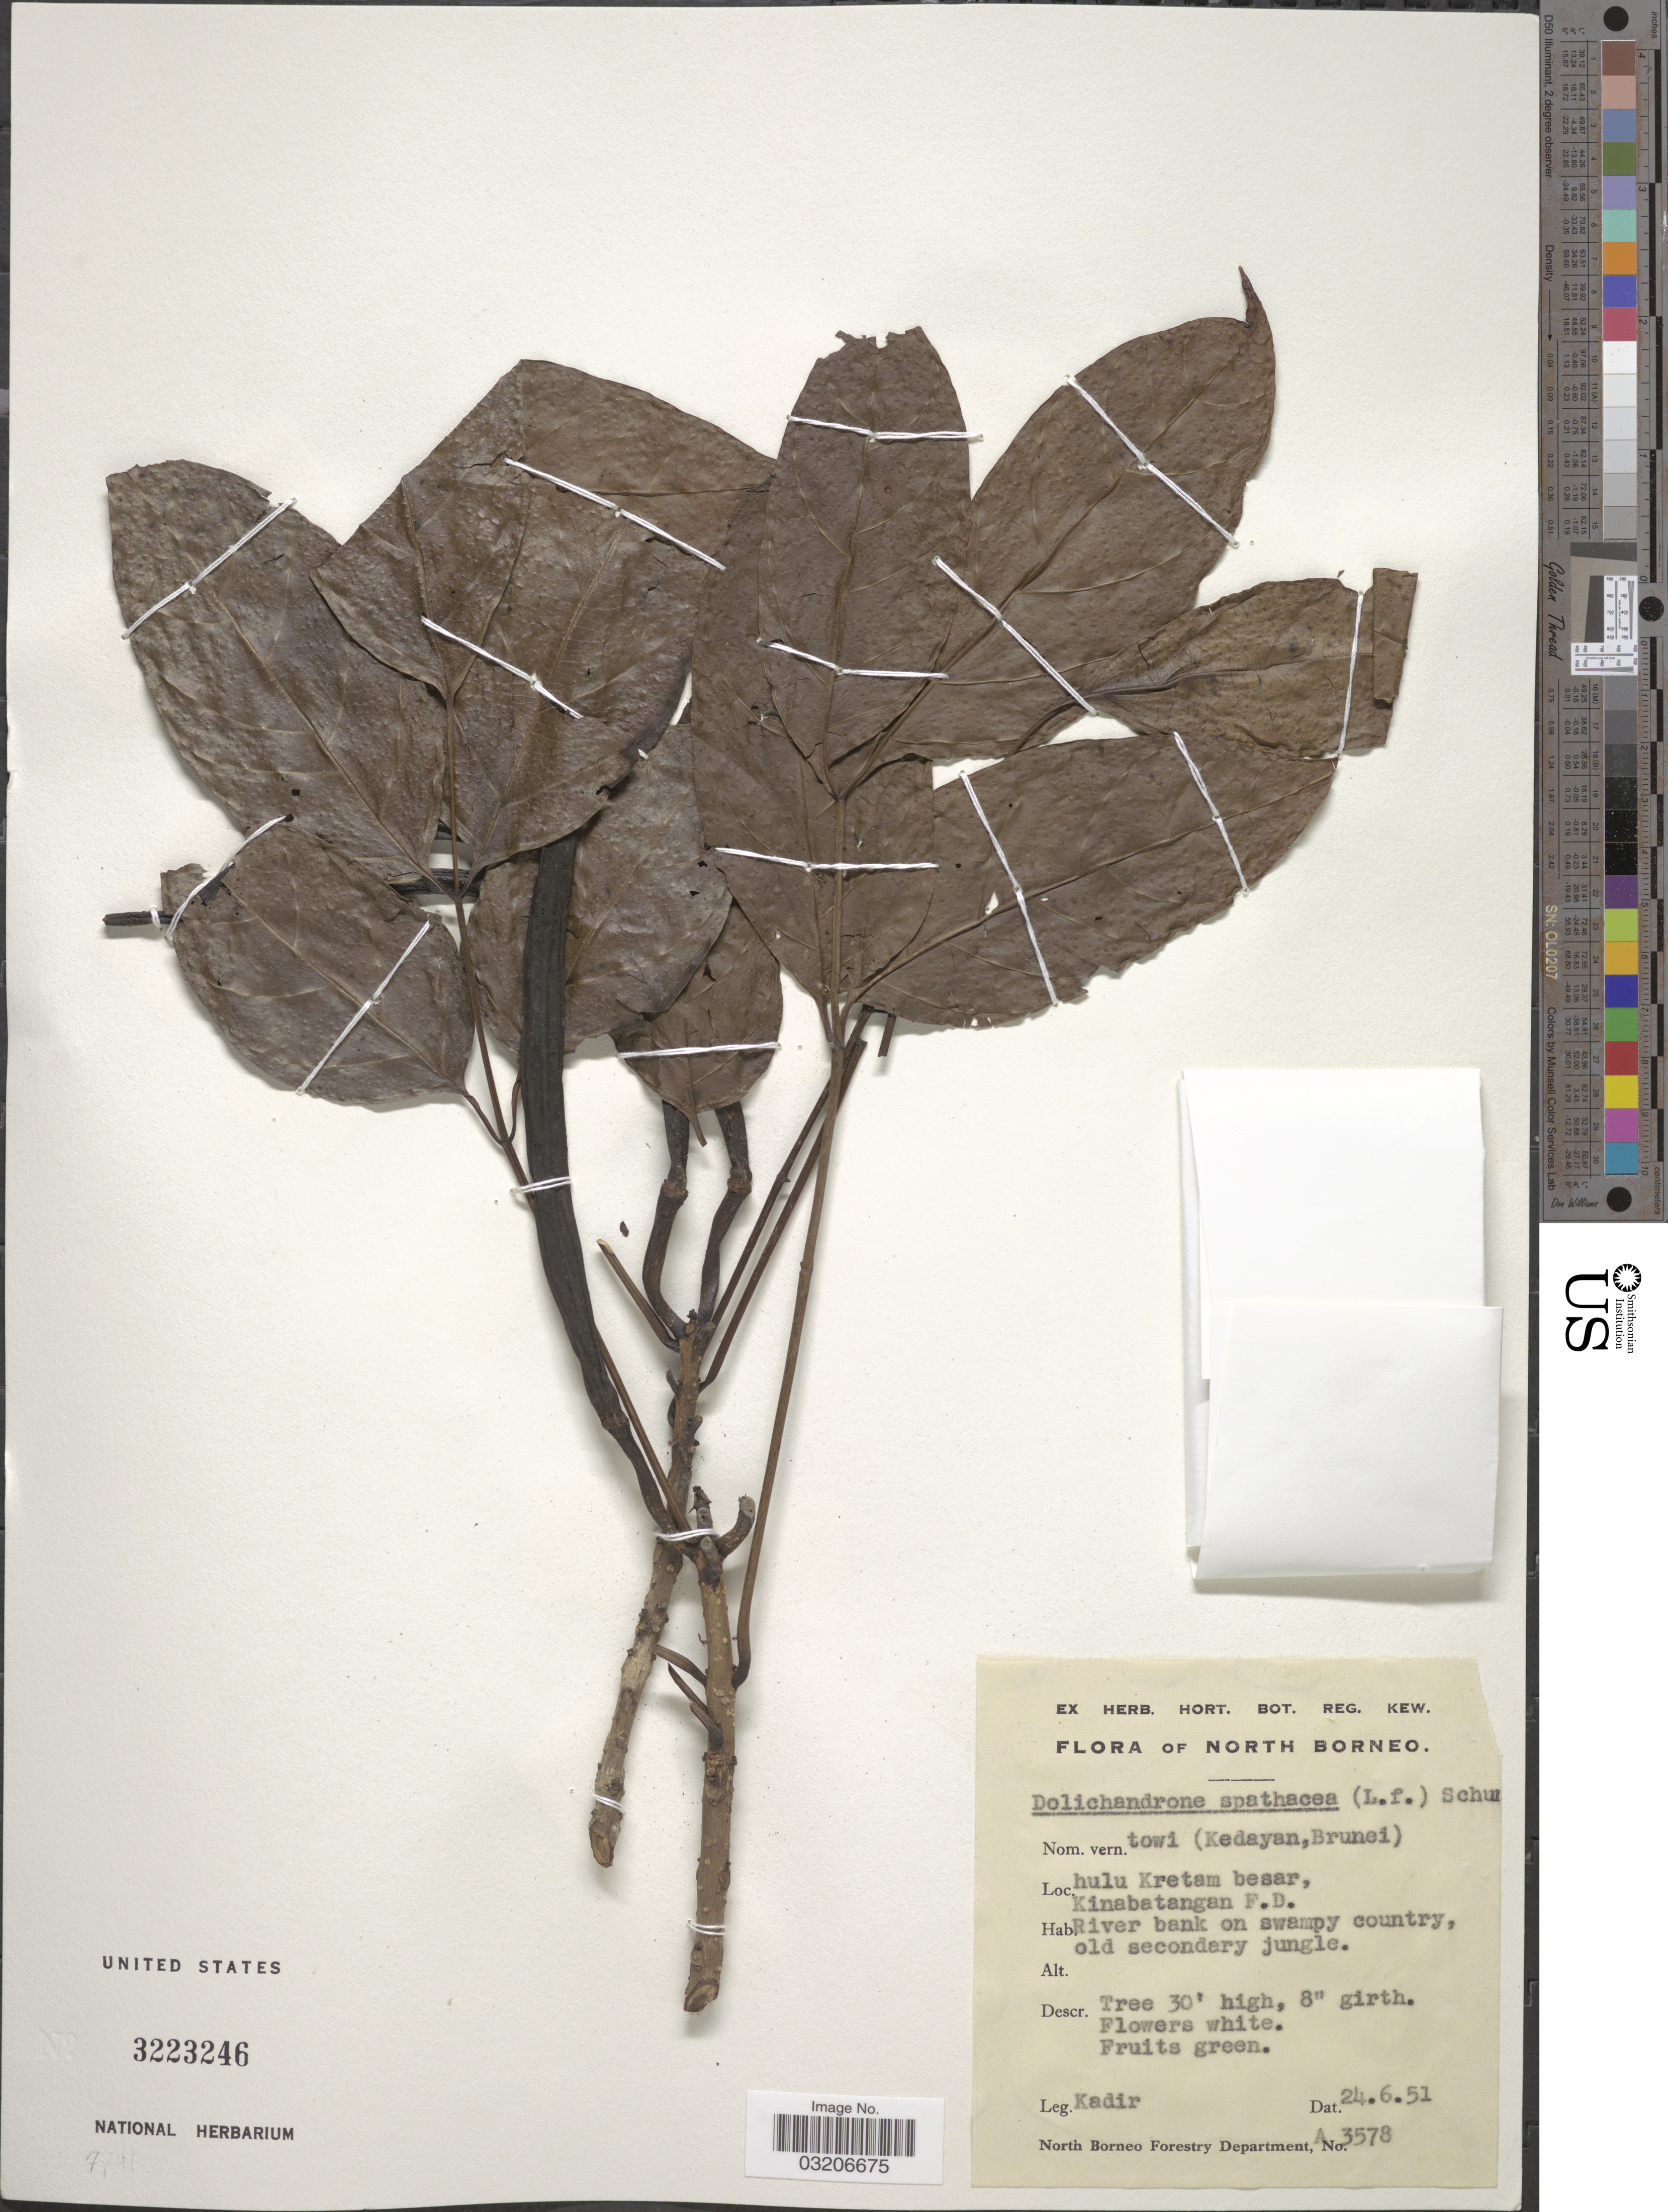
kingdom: Plantae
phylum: Tracheophyta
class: Magnoliopsida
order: Lamiales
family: Bignoniaceae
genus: Dolichandrone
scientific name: Dolichandrone spathacea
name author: (L. f.) K. Schum.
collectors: -. Kadir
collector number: A3578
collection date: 1951-06-24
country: Malaysia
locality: North Borneo. Hulu Kretam besar, Kinabatangan F.D.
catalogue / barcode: US 3223246